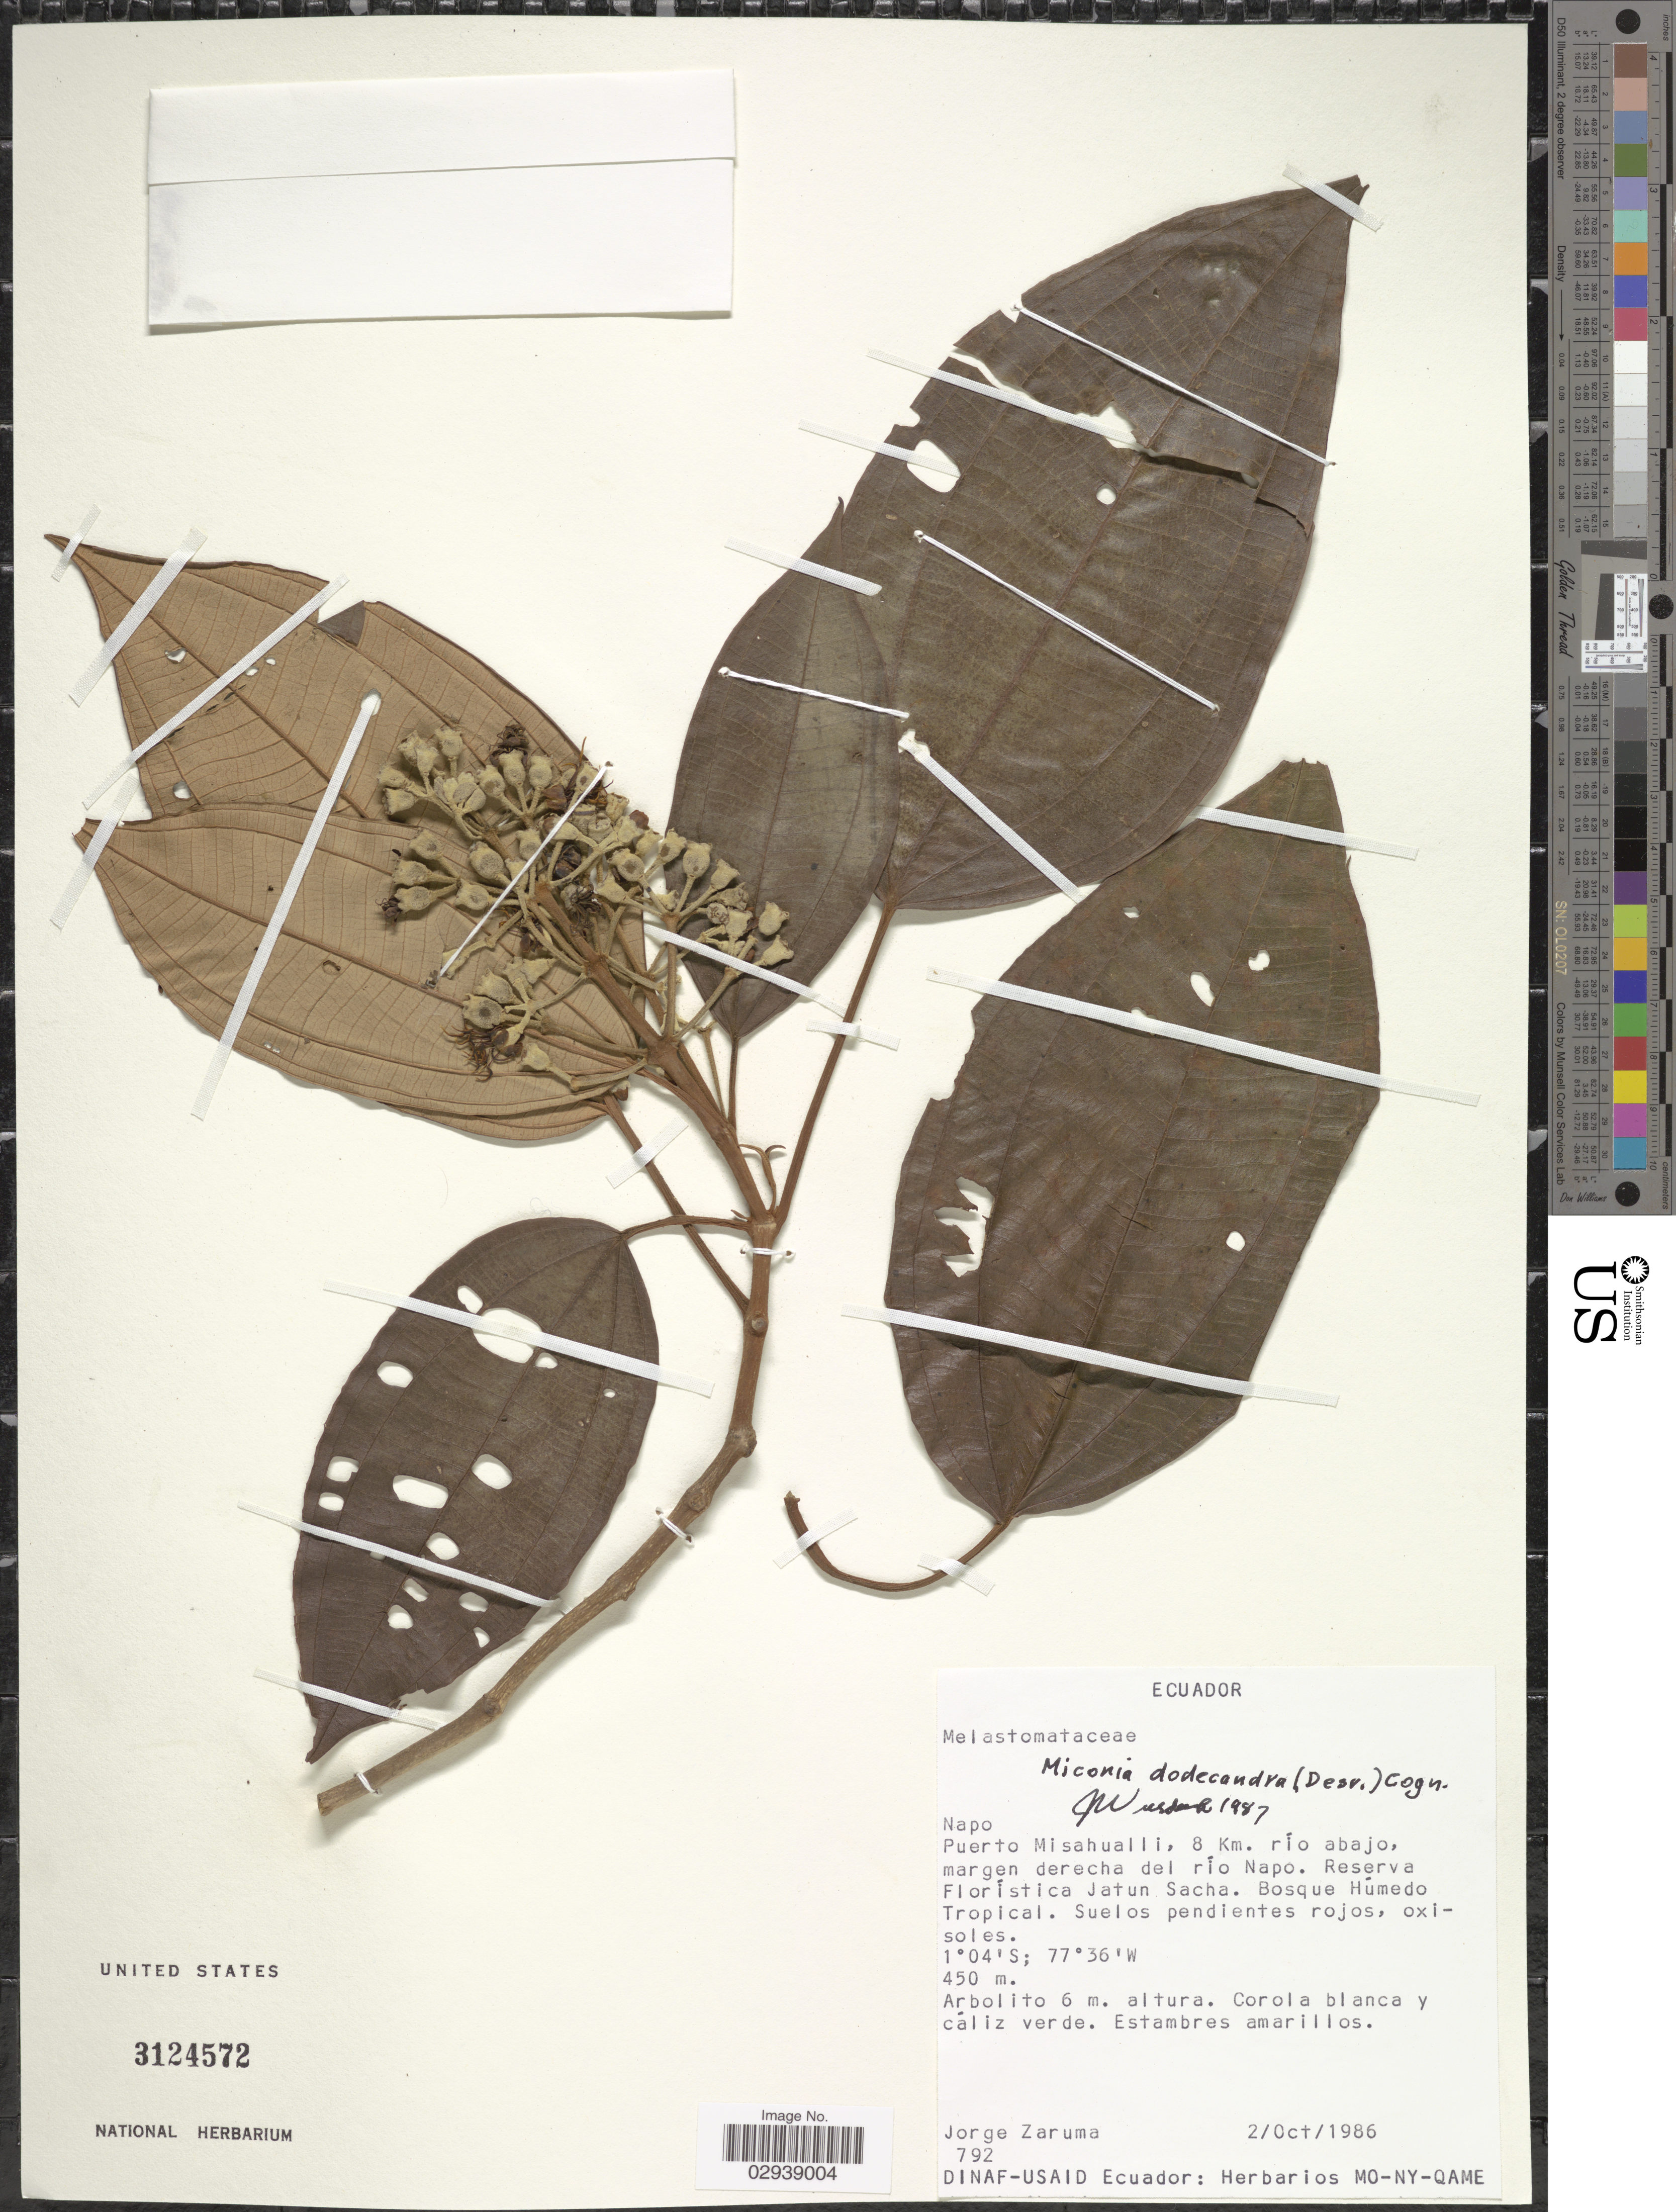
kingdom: Plantae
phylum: Tracheophyta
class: Magnoliopsida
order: Myrtales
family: Melastomataceae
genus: Miconia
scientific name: Miconia dodecandra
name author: Cogn.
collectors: J. Zaruma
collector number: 792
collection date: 1986-10-02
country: Ecuador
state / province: Napo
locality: Puerto Misahualli, 8 Km. río abajo, margen derecha del río Napo. Reserva Florística Jatun Sacha. Bosque Húmedo Tropical.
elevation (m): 450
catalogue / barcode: US 3124572